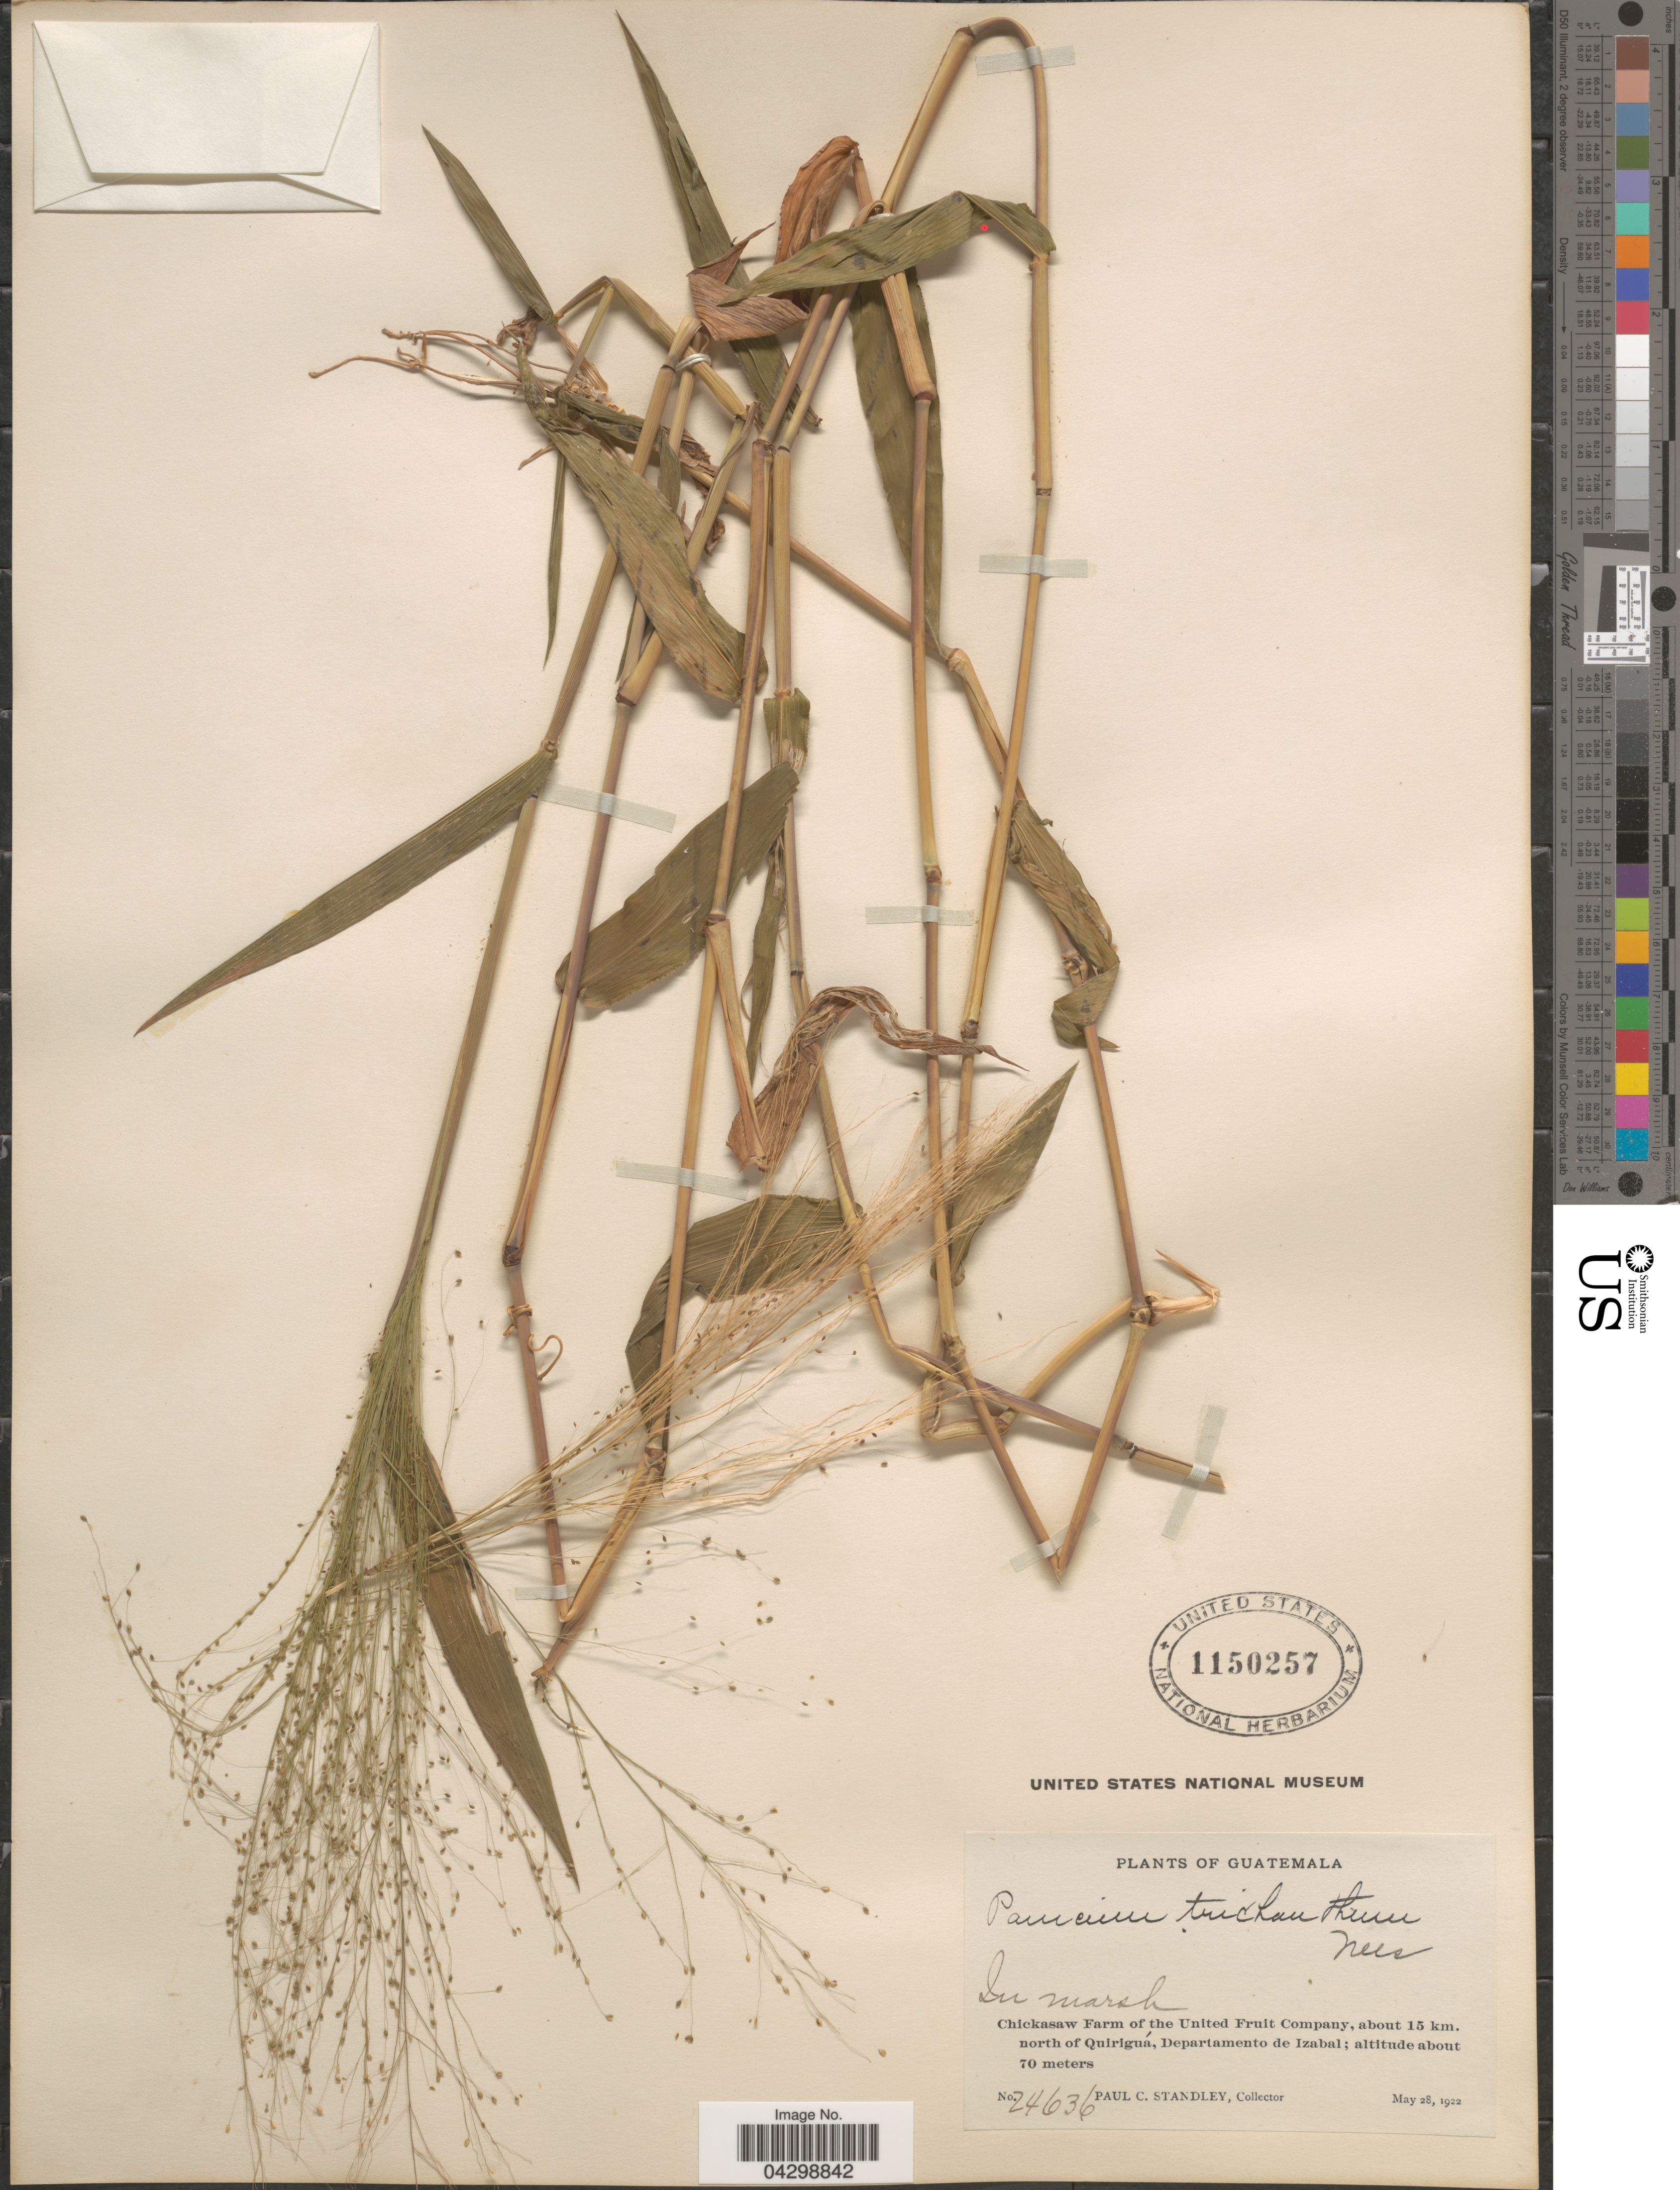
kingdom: Plantae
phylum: Tracheophyta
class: Liliopsida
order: Poales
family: Poaceae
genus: Panicum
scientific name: Panicum trichanthum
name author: Nees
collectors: P. C. Standley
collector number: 24636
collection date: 1922-05-28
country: Guatemala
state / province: Izabal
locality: In marsh. Chickasaw Farm of the United Fruit Company, about 15 km. north of Quiriguá, Departamento de Izabal.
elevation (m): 70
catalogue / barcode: US 1150257